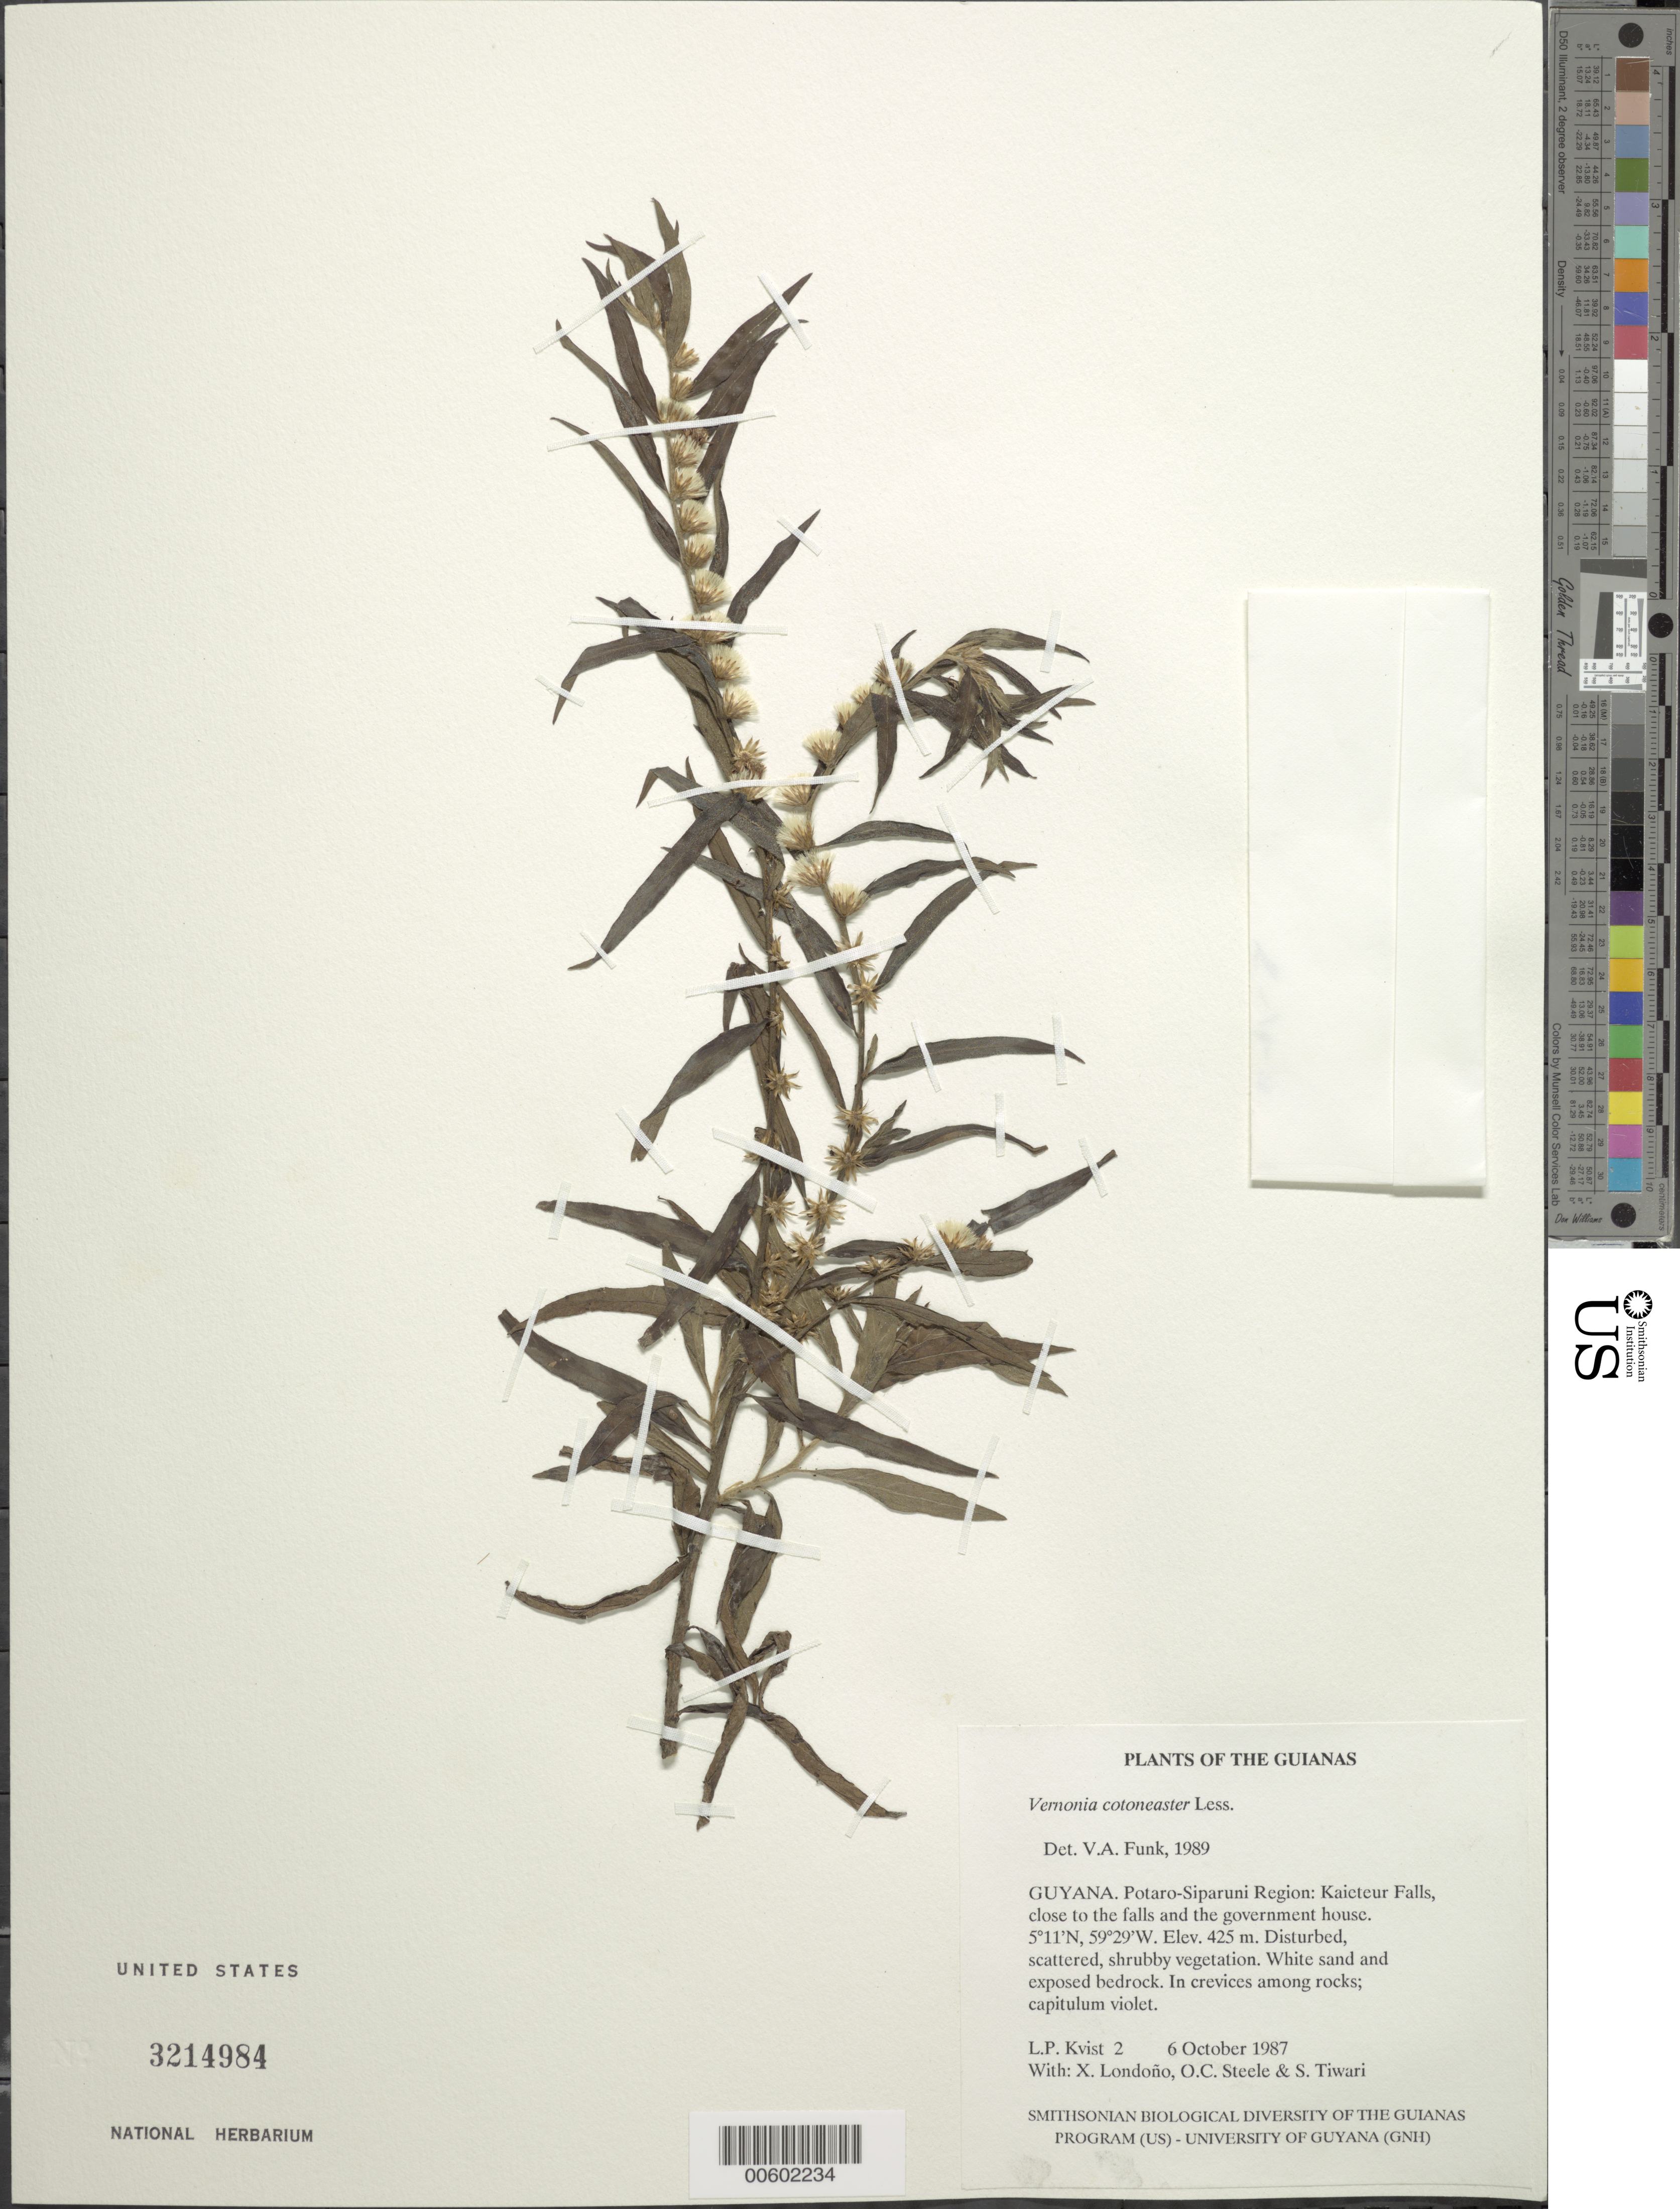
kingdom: Plantae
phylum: Tracheophyta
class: Magnoliopsida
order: Asterales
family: Asteraceae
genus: Lepidaploa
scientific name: Lepidaploa cotoneaster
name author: (Willd. ex Spreng.) H. Rob.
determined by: Funk, Vicki A., (BOT), Smithsonian Institution - National Museum of Natural History (UNITED STATES)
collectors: L. P. Kvist, X. Londoño, O. C. Steele & S. Tiwari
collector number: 2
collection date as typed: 6 October 1987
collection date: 1987-10-06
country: Guyana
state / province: Potaro-Siparuni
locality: Kaieteur Falls, close to the falls and the government house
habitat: Disturbed, scattered, shrubby vegetation. White sand and exposed bedrock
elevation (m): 425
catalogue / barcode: US 3214984